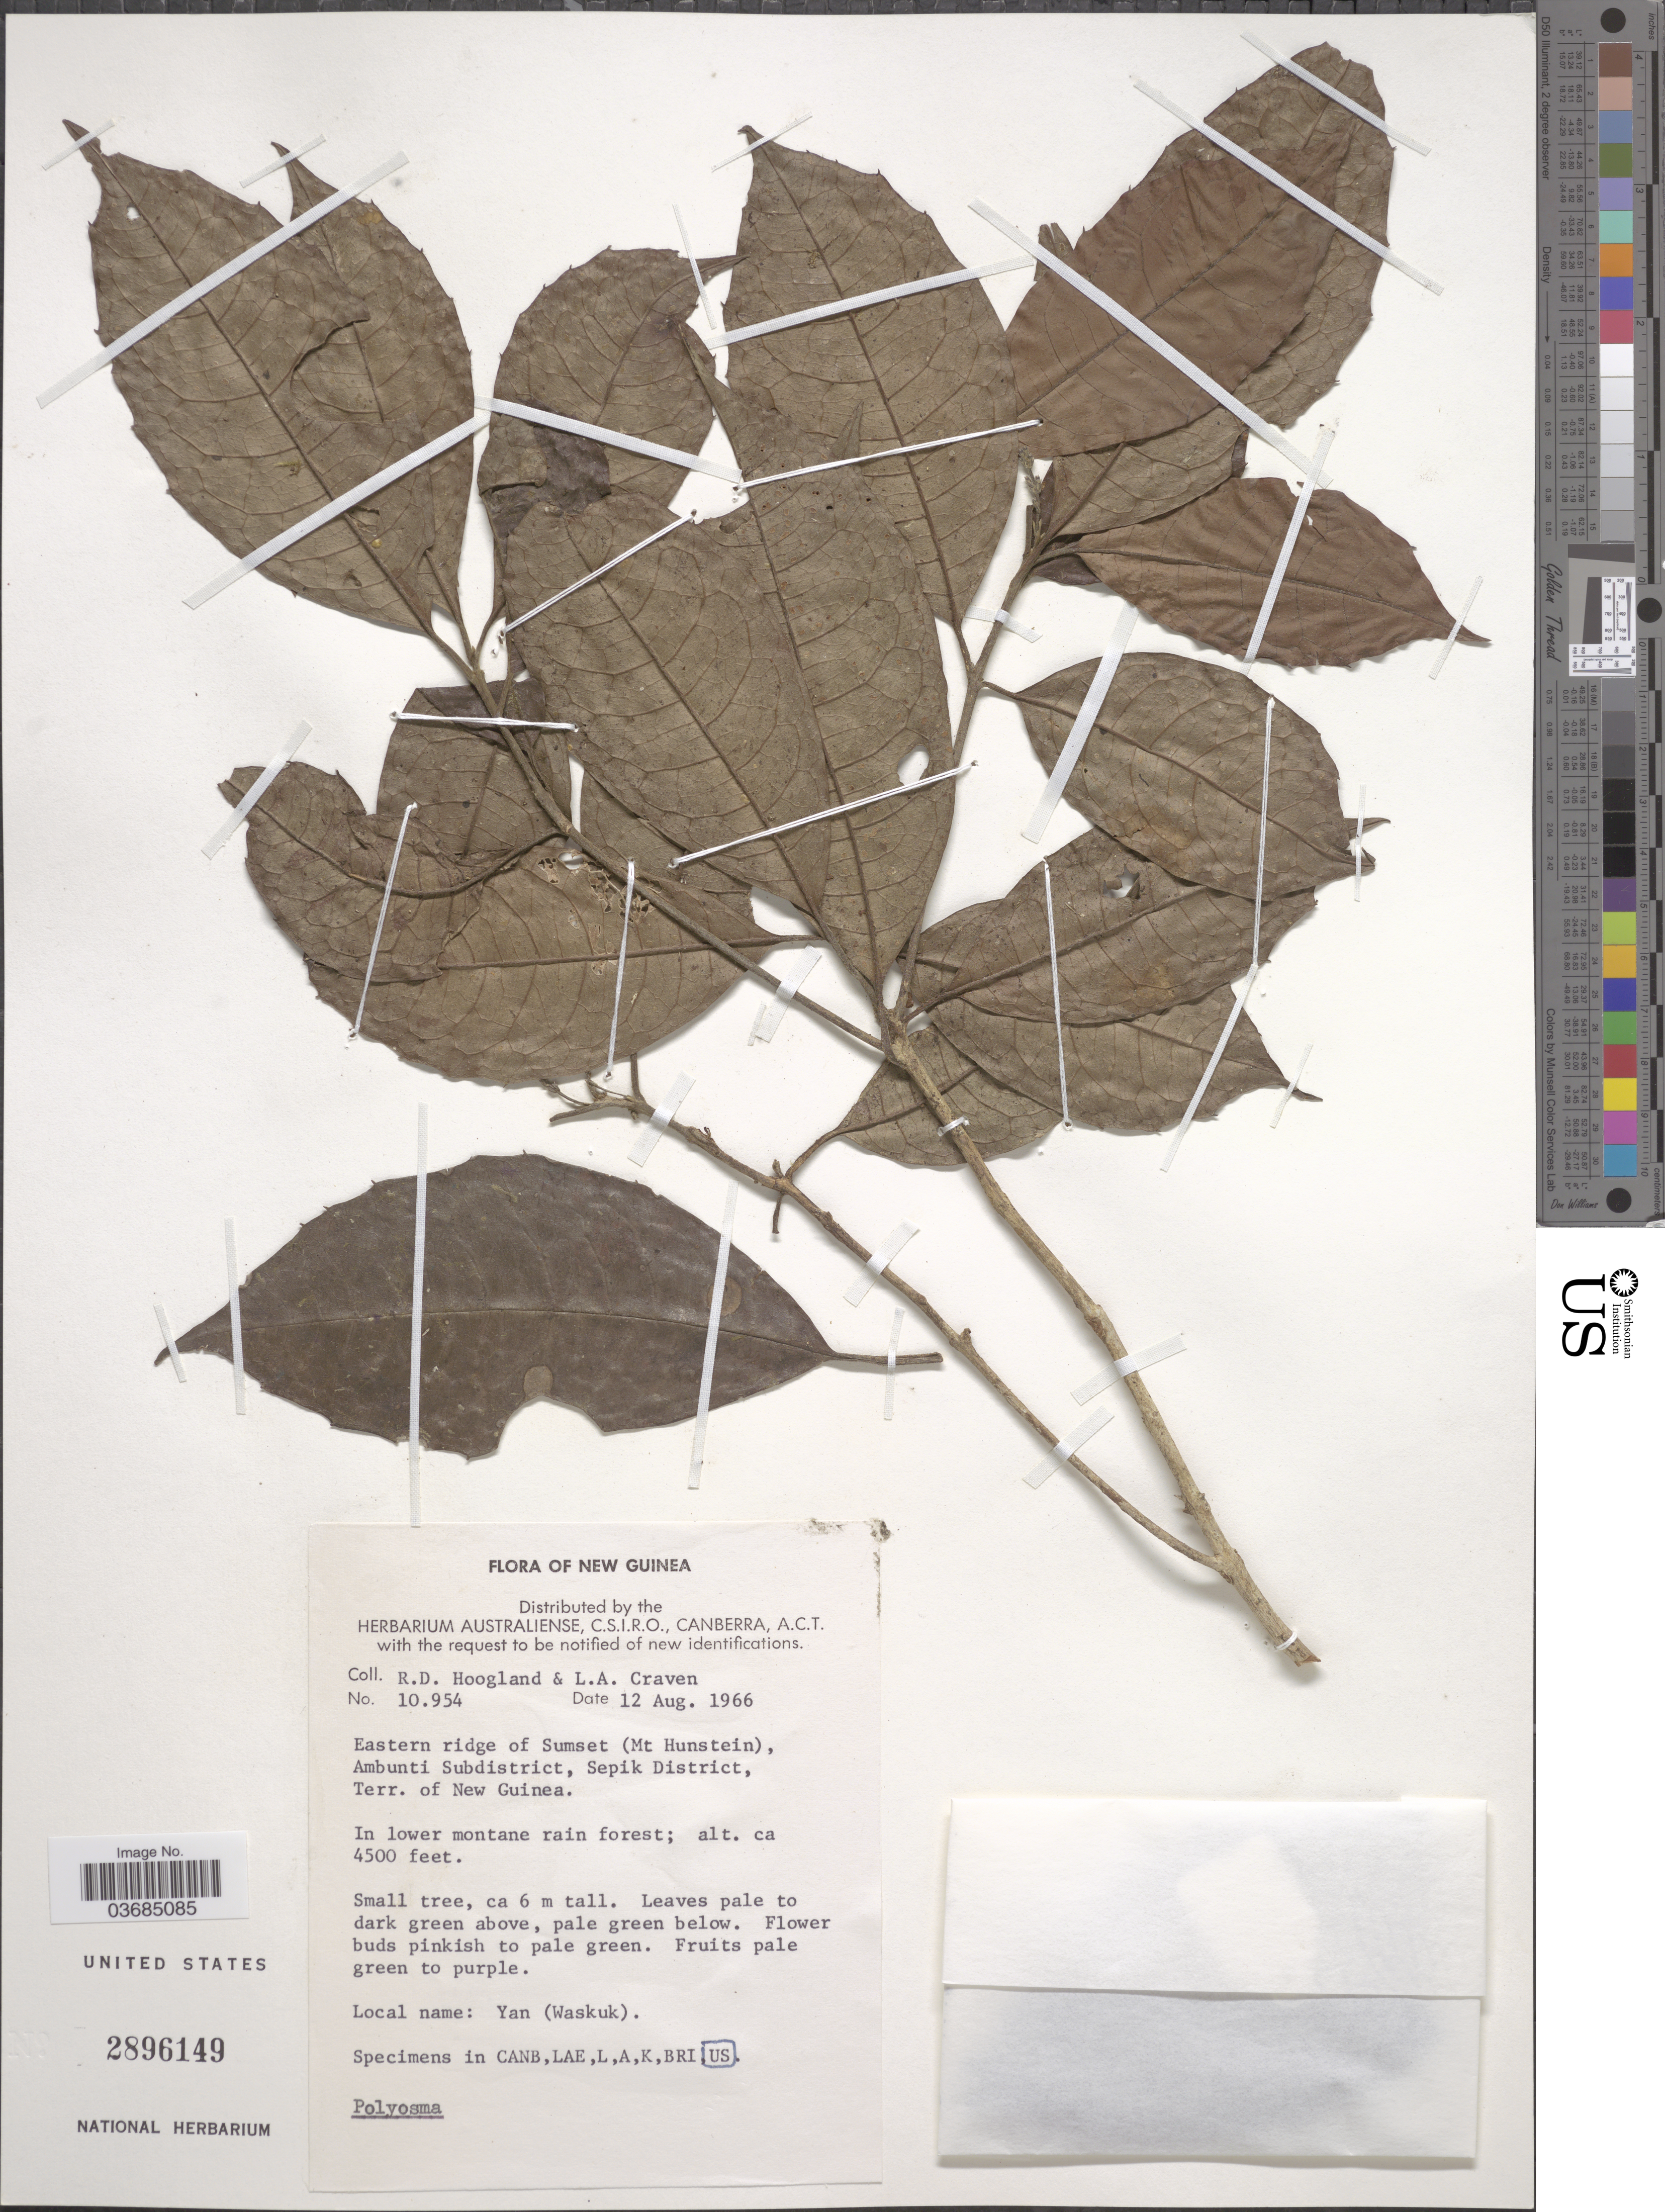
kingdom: Plantae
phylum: Tracheophyta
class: Magnoliopsida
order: Escalloniales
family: Escalloniaceae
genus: Polyosma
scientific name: Polyosma sp.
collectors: R. D. Hoogland & L. A. Craven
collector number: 10954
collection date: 1966-08-12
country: Papua New Guinea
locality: New Guinea. Eastern ridge of Sumset (Mt Hunstein), Ambunti Subdistrict, Sepik District, Terr. of New Guinea.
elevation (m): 1372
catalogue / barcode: US 2896149